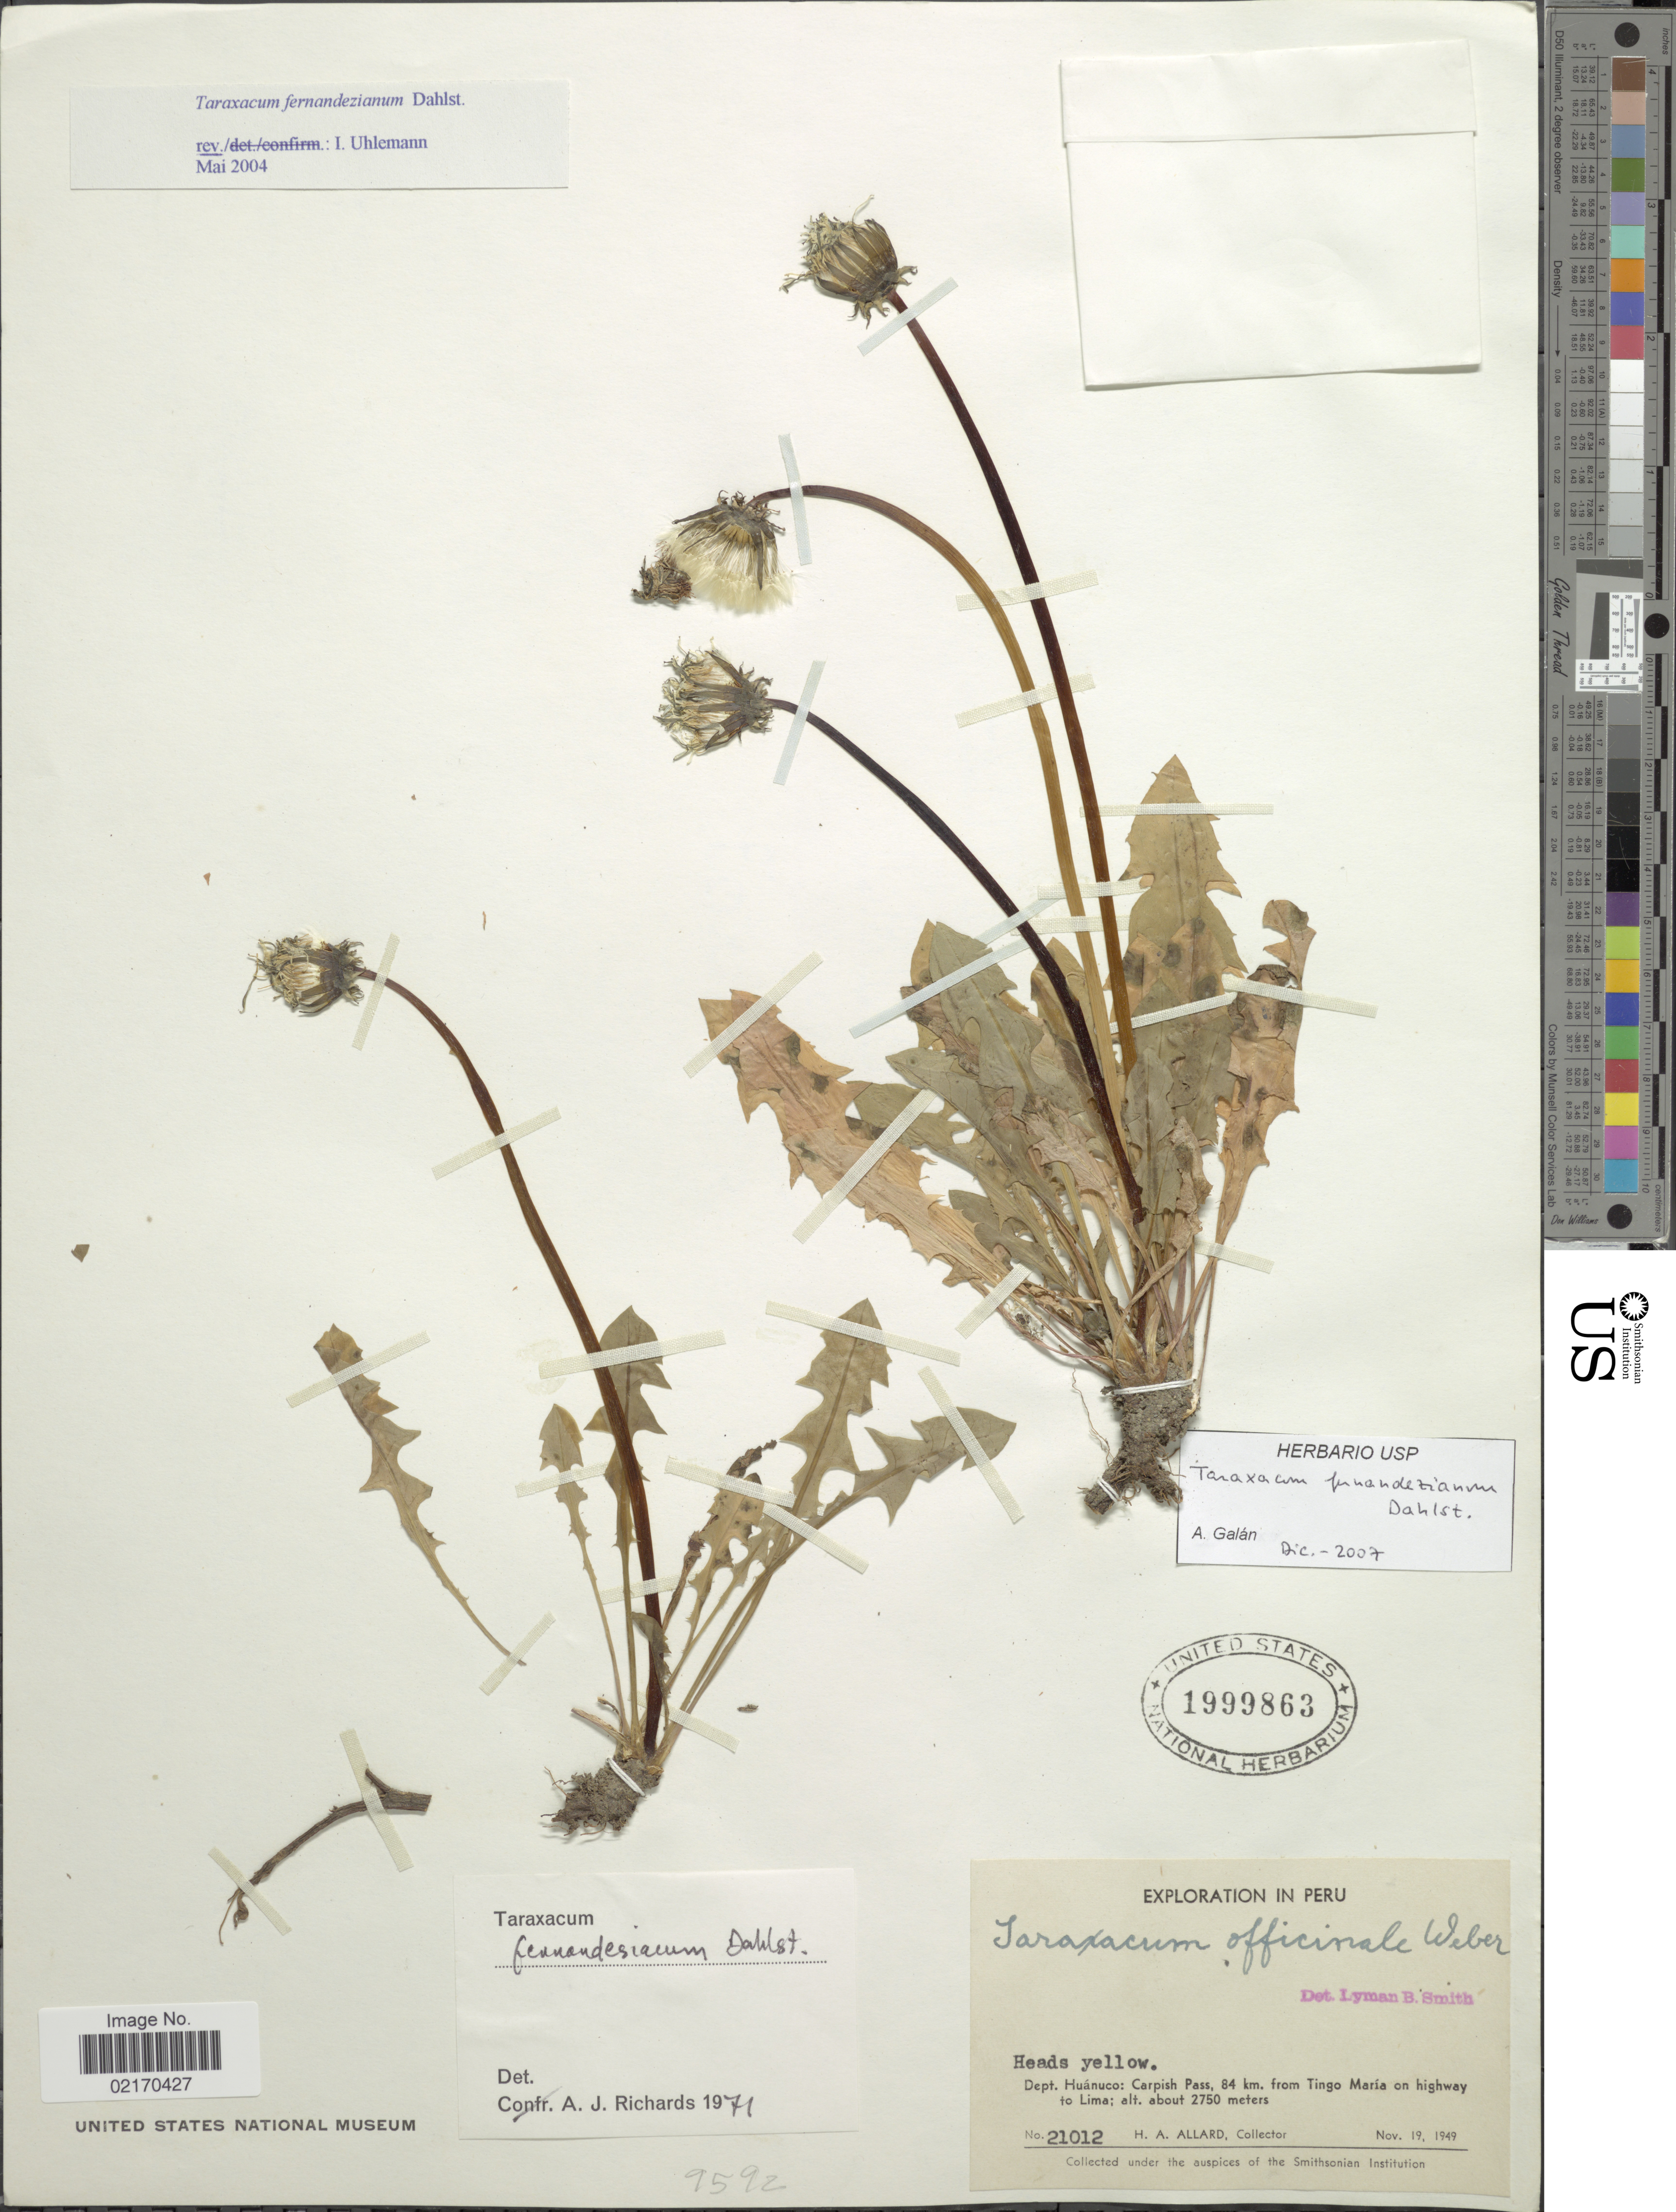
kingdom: Plantae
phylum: Tracheophyta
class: Magnoliopsida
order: Asterales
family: Asteraceae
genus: Taraxacum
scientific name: Taraxacum officinale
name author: G.H. Weber ex F.H. Wigg.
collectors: H. A. Allard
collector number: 21012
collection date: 1949-11-19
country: Peru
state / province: Huánuco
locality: Carpish Pass, 84 km. from Tingo Maria on highway to Lima.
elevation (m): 2750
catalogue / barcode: US 1999863